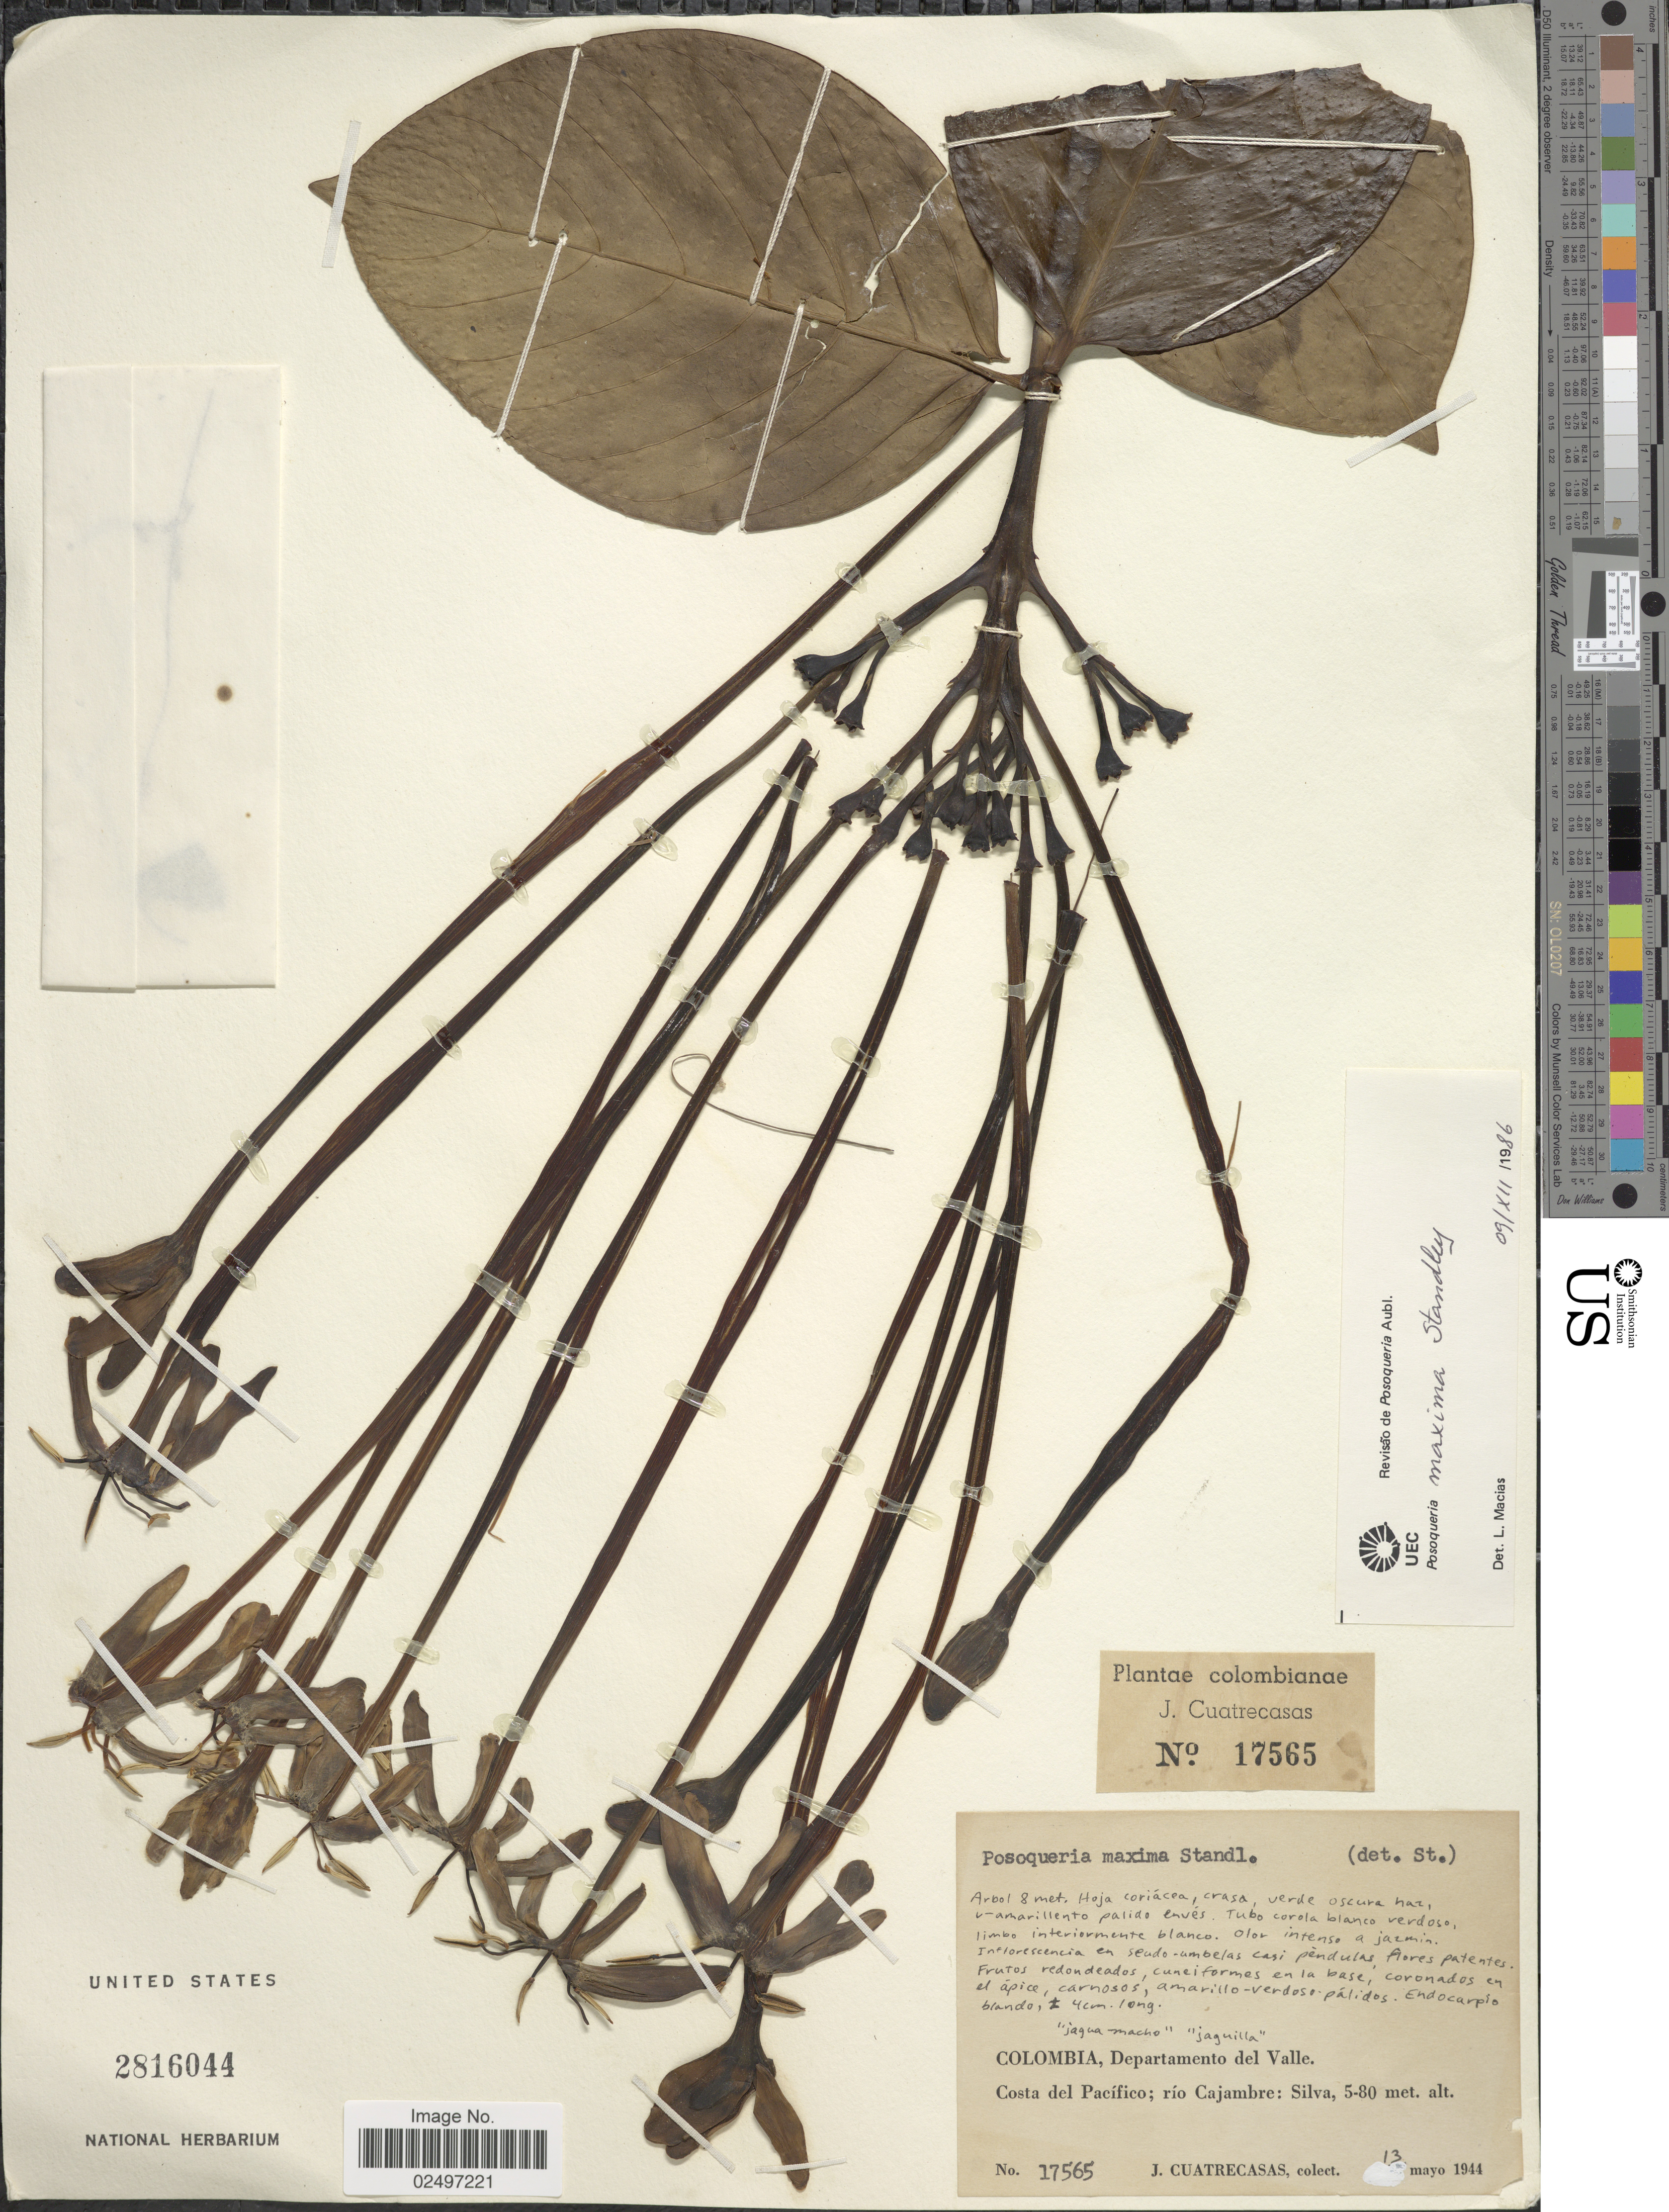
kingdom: Plantae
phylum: Tracheophyta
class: Magnoliopsida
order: Gentianales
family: Rubiaceae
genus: Posoqueria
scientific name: Posoqueria maxima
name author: Standl.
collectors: J. Cuatrecasas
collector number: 17565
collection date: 1944-05-13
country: Colombia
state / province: Valle del Cauca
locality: Costa del Pacifico: rio Cajambre: Silva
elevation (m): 5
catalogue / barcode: US 2816044